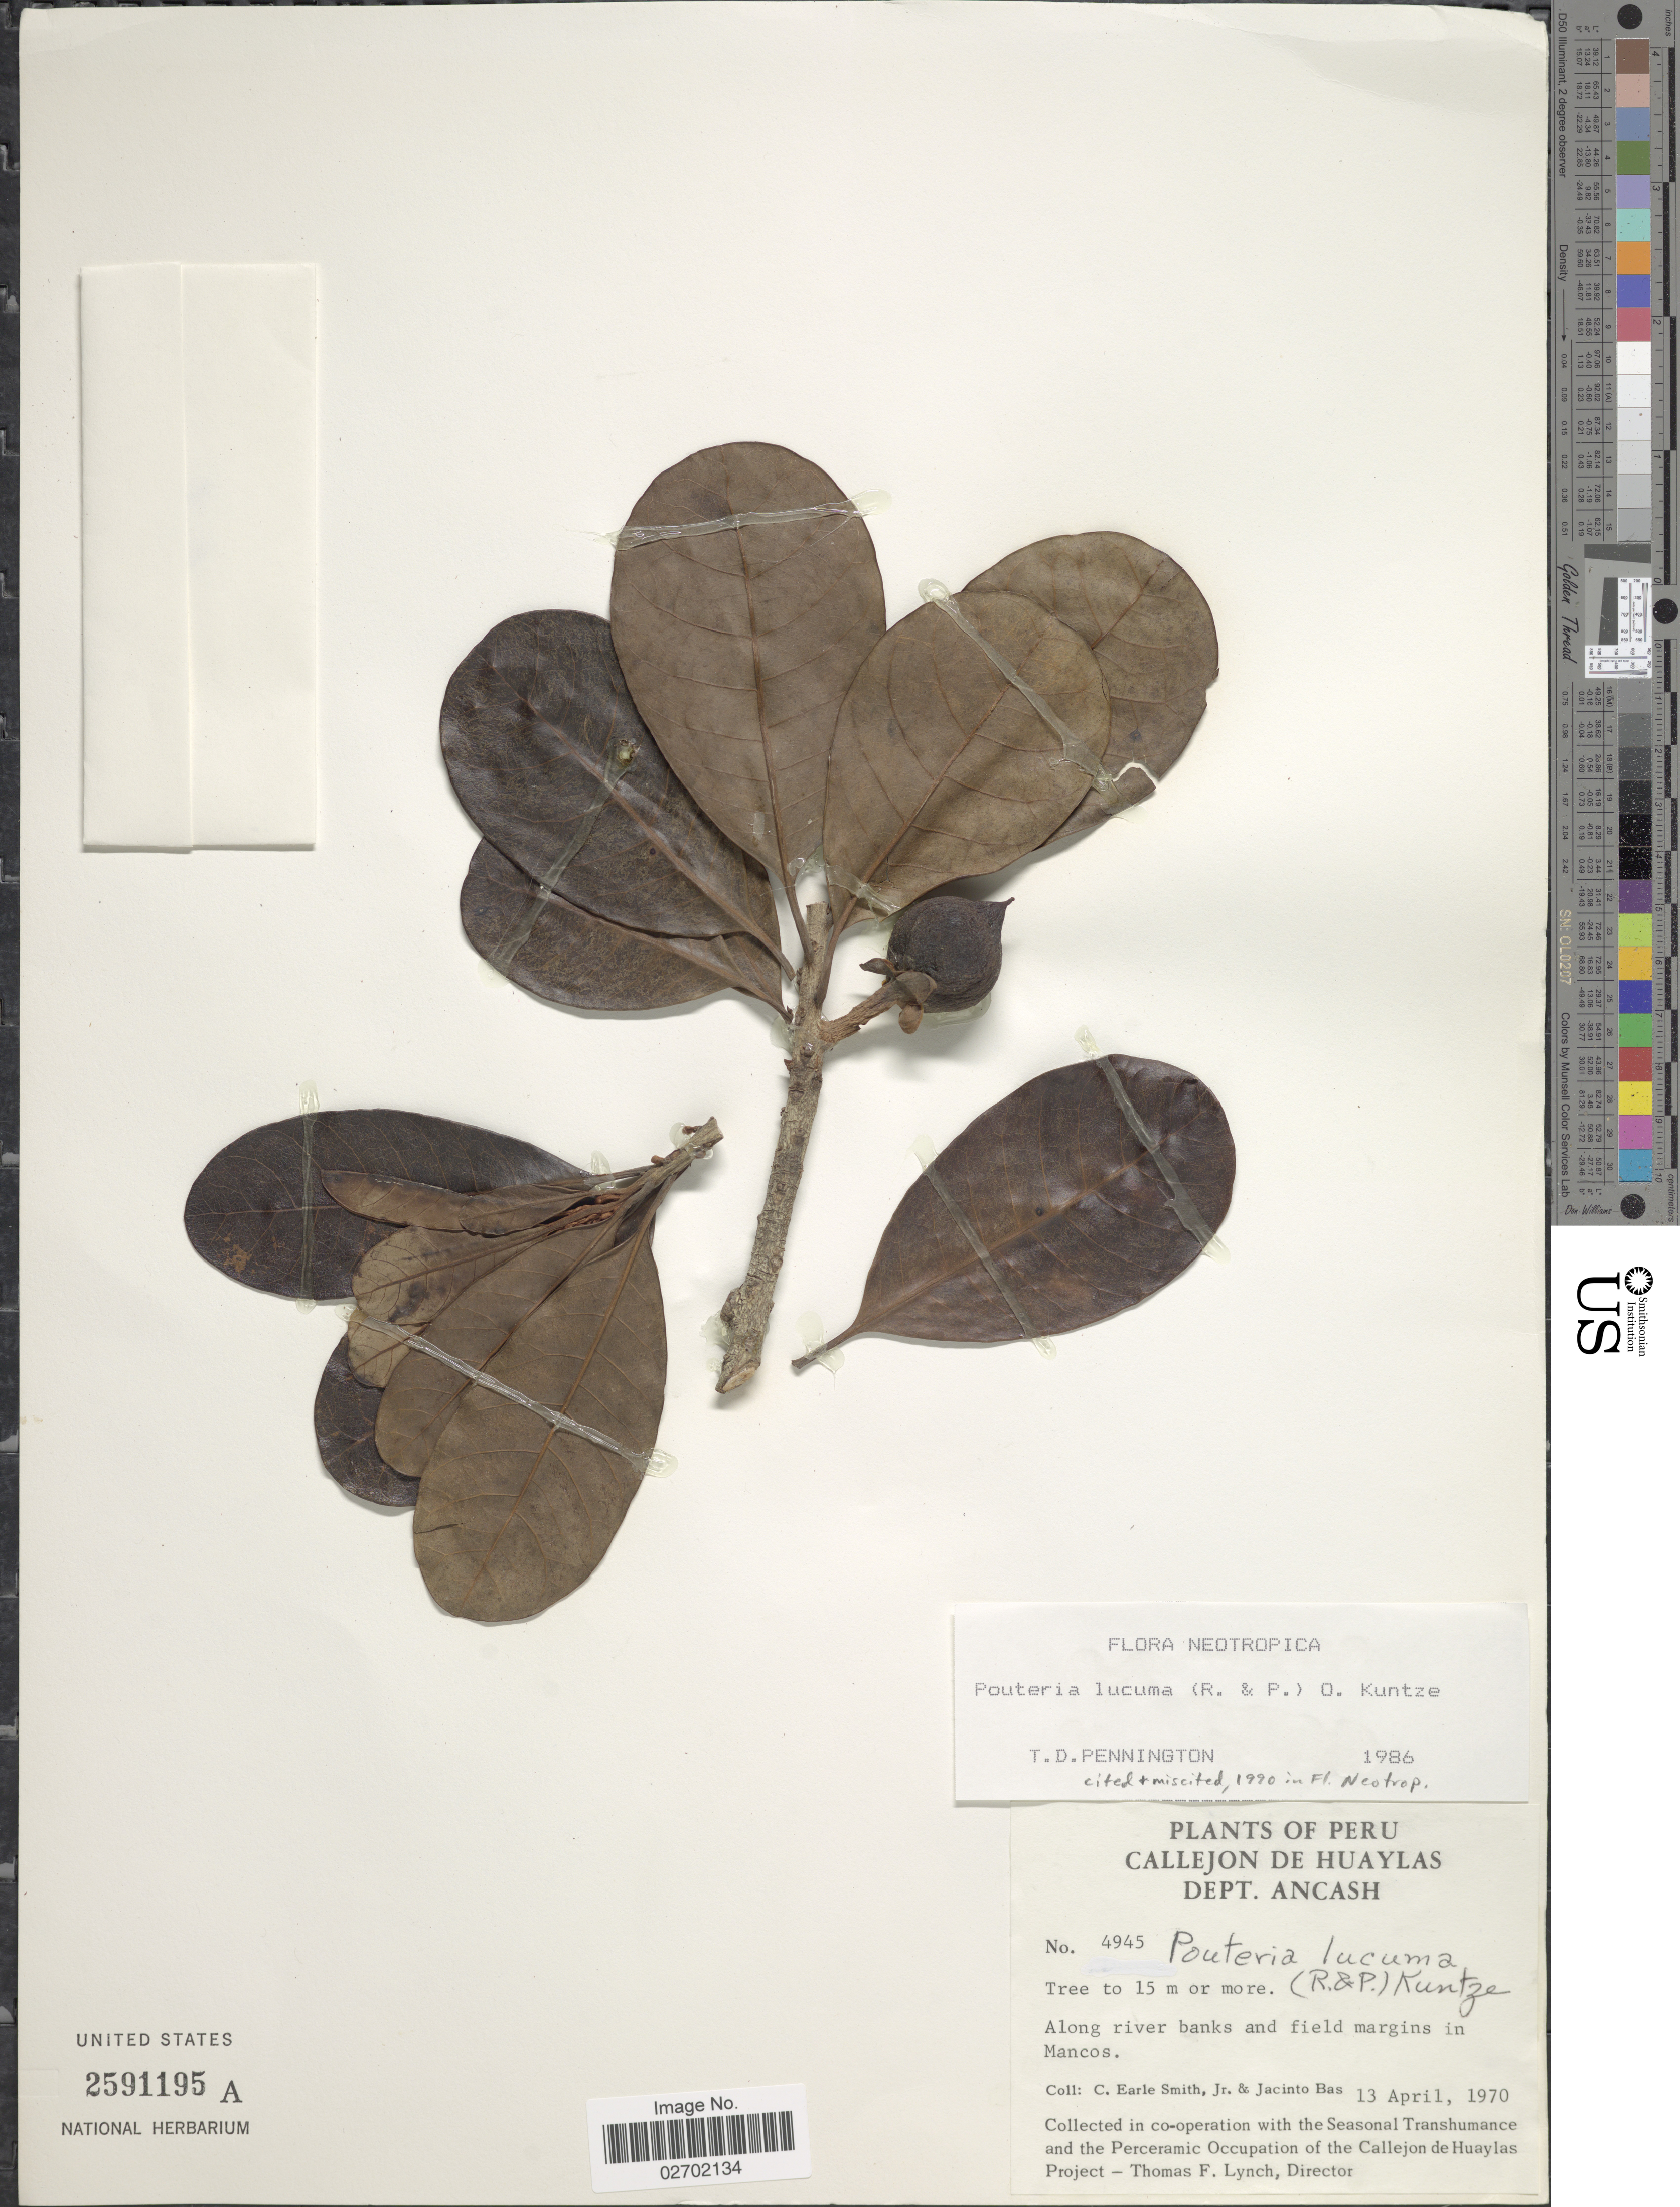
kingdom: Plantae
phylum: Tracheophyta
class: Magnoliopsida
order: Ericales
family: Sapotaceae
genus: Pouteria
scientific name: Pouteria lucuma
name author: (Ruiz & Pav.) Kuntze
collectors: C. E. Smith Jr. & J. Bas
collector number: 4945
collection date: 1970-04-13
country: Peru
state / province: Ancash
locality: Callejon De Huaylas, Dept. Ancash, Along river banks and field margins in Mancos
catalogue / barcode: US 2591195A